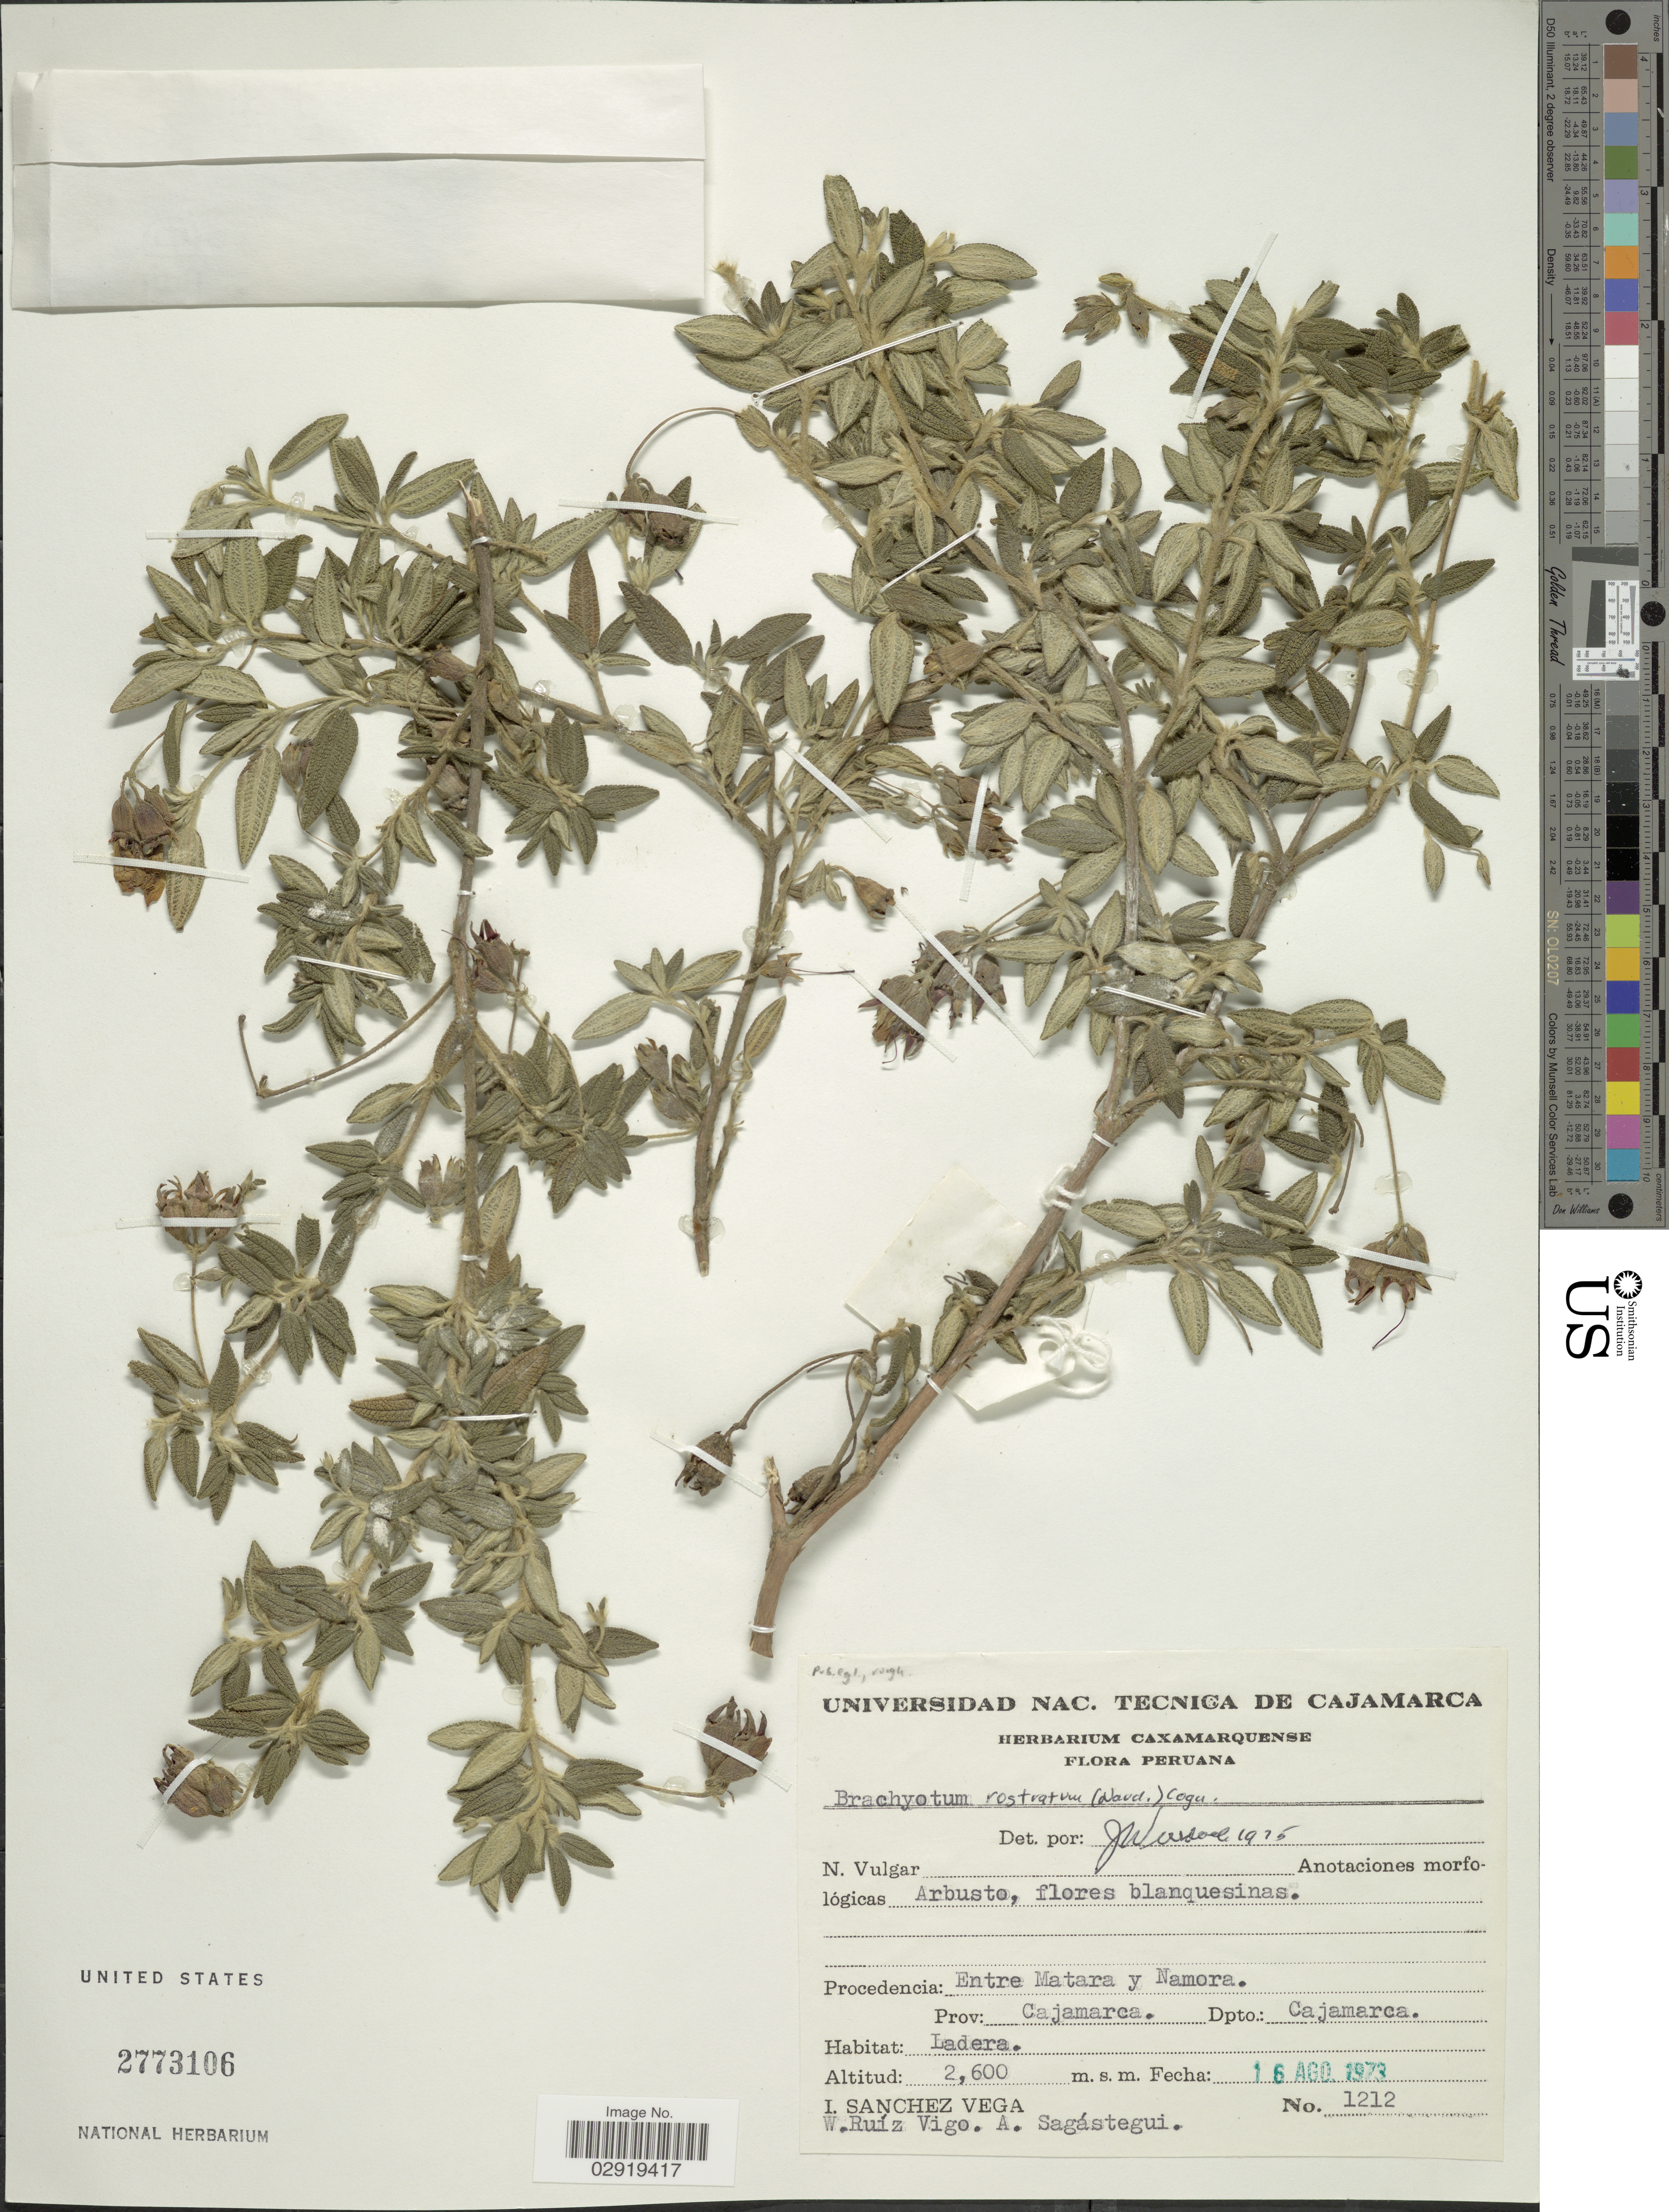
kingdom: Plantae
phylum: Tracheophyta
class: Magnoliopsida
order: Myrtales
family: Melastomataceae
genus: Brachyotum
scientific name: Brachyotum rostratum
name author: (Naudin) Triana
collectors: I. Sánchez Vega, W. Ruiz Vigo & A. Sagastegui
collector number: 1212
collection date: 1973-08-16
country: Peru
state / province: Cajamarca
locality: Procedencia: Entre Matara y Namora. Prov: Cajamarca. Dpto.: Cajamarca.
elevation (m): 2600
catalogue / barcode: US 2773106